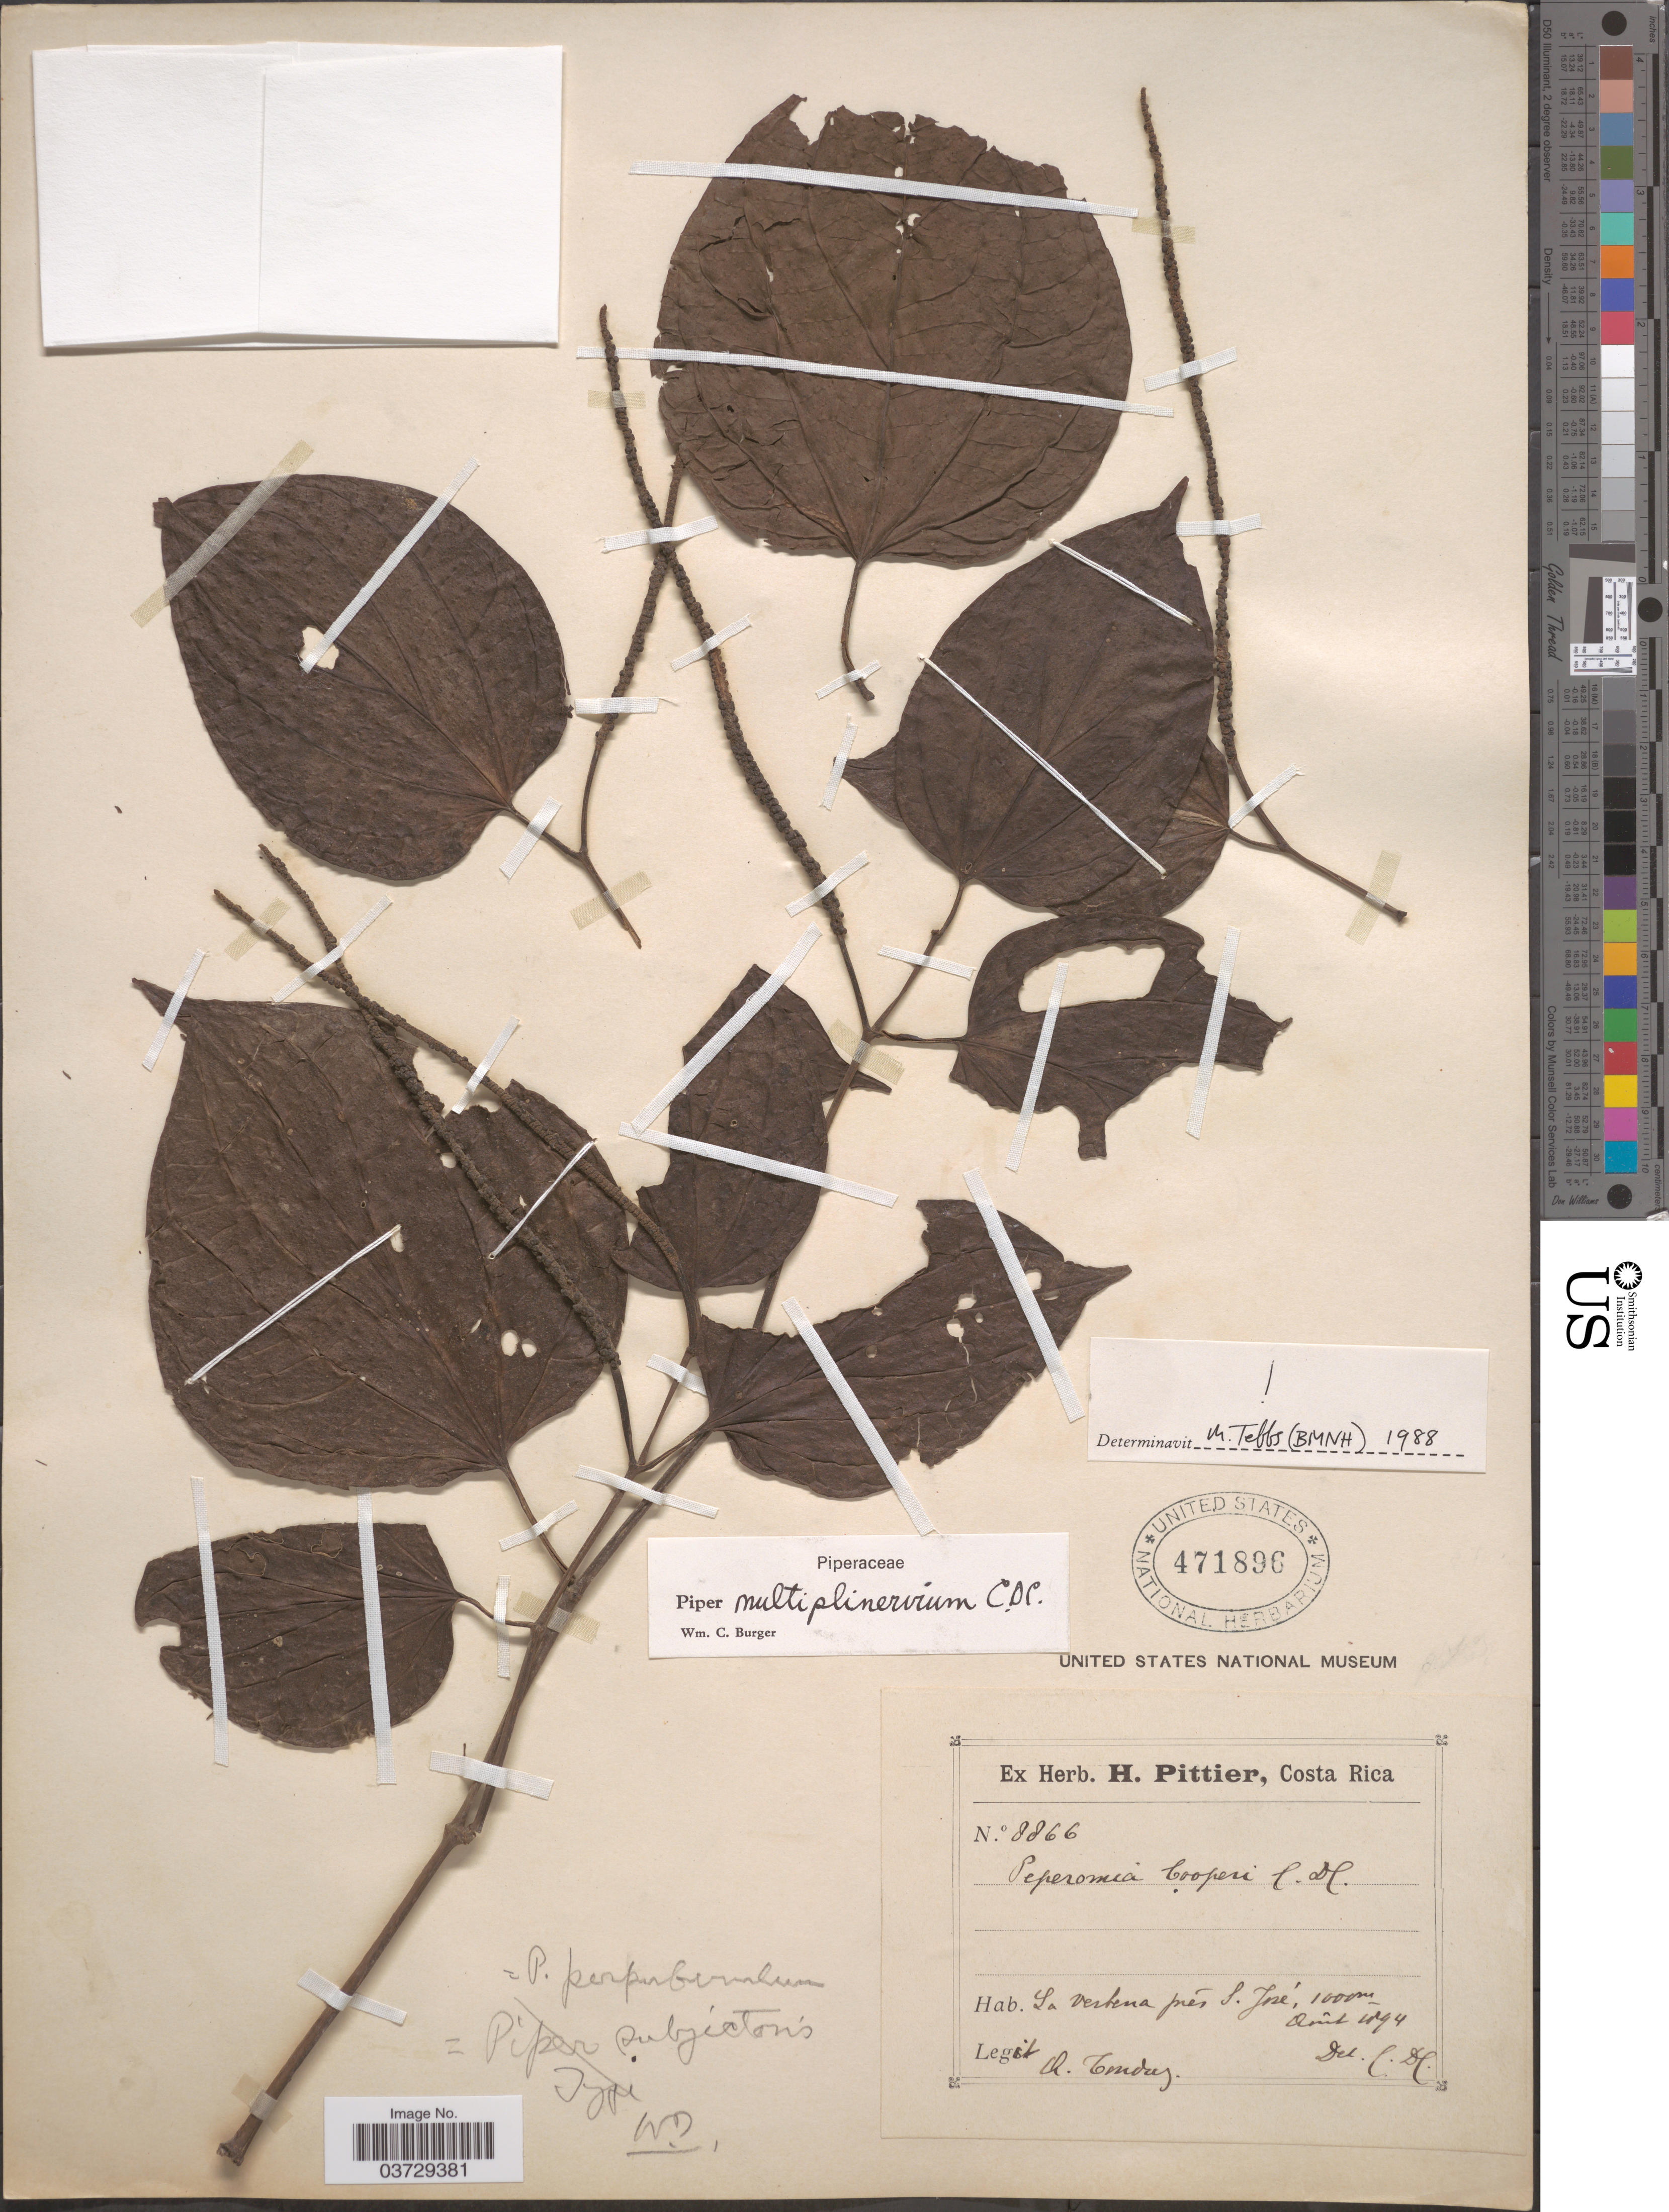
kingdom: Plantae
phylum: Tracheophyta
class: Magnoliopsida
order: Piperales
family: Piperaceae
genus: Piper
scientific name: Piper multiplinervium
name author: C. DC.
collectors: A. Tonduz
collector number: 8866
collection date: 1894-08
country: Costa Rica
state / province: San José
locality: La vertena prés S. José.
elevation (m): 1000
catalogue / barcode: US 471896